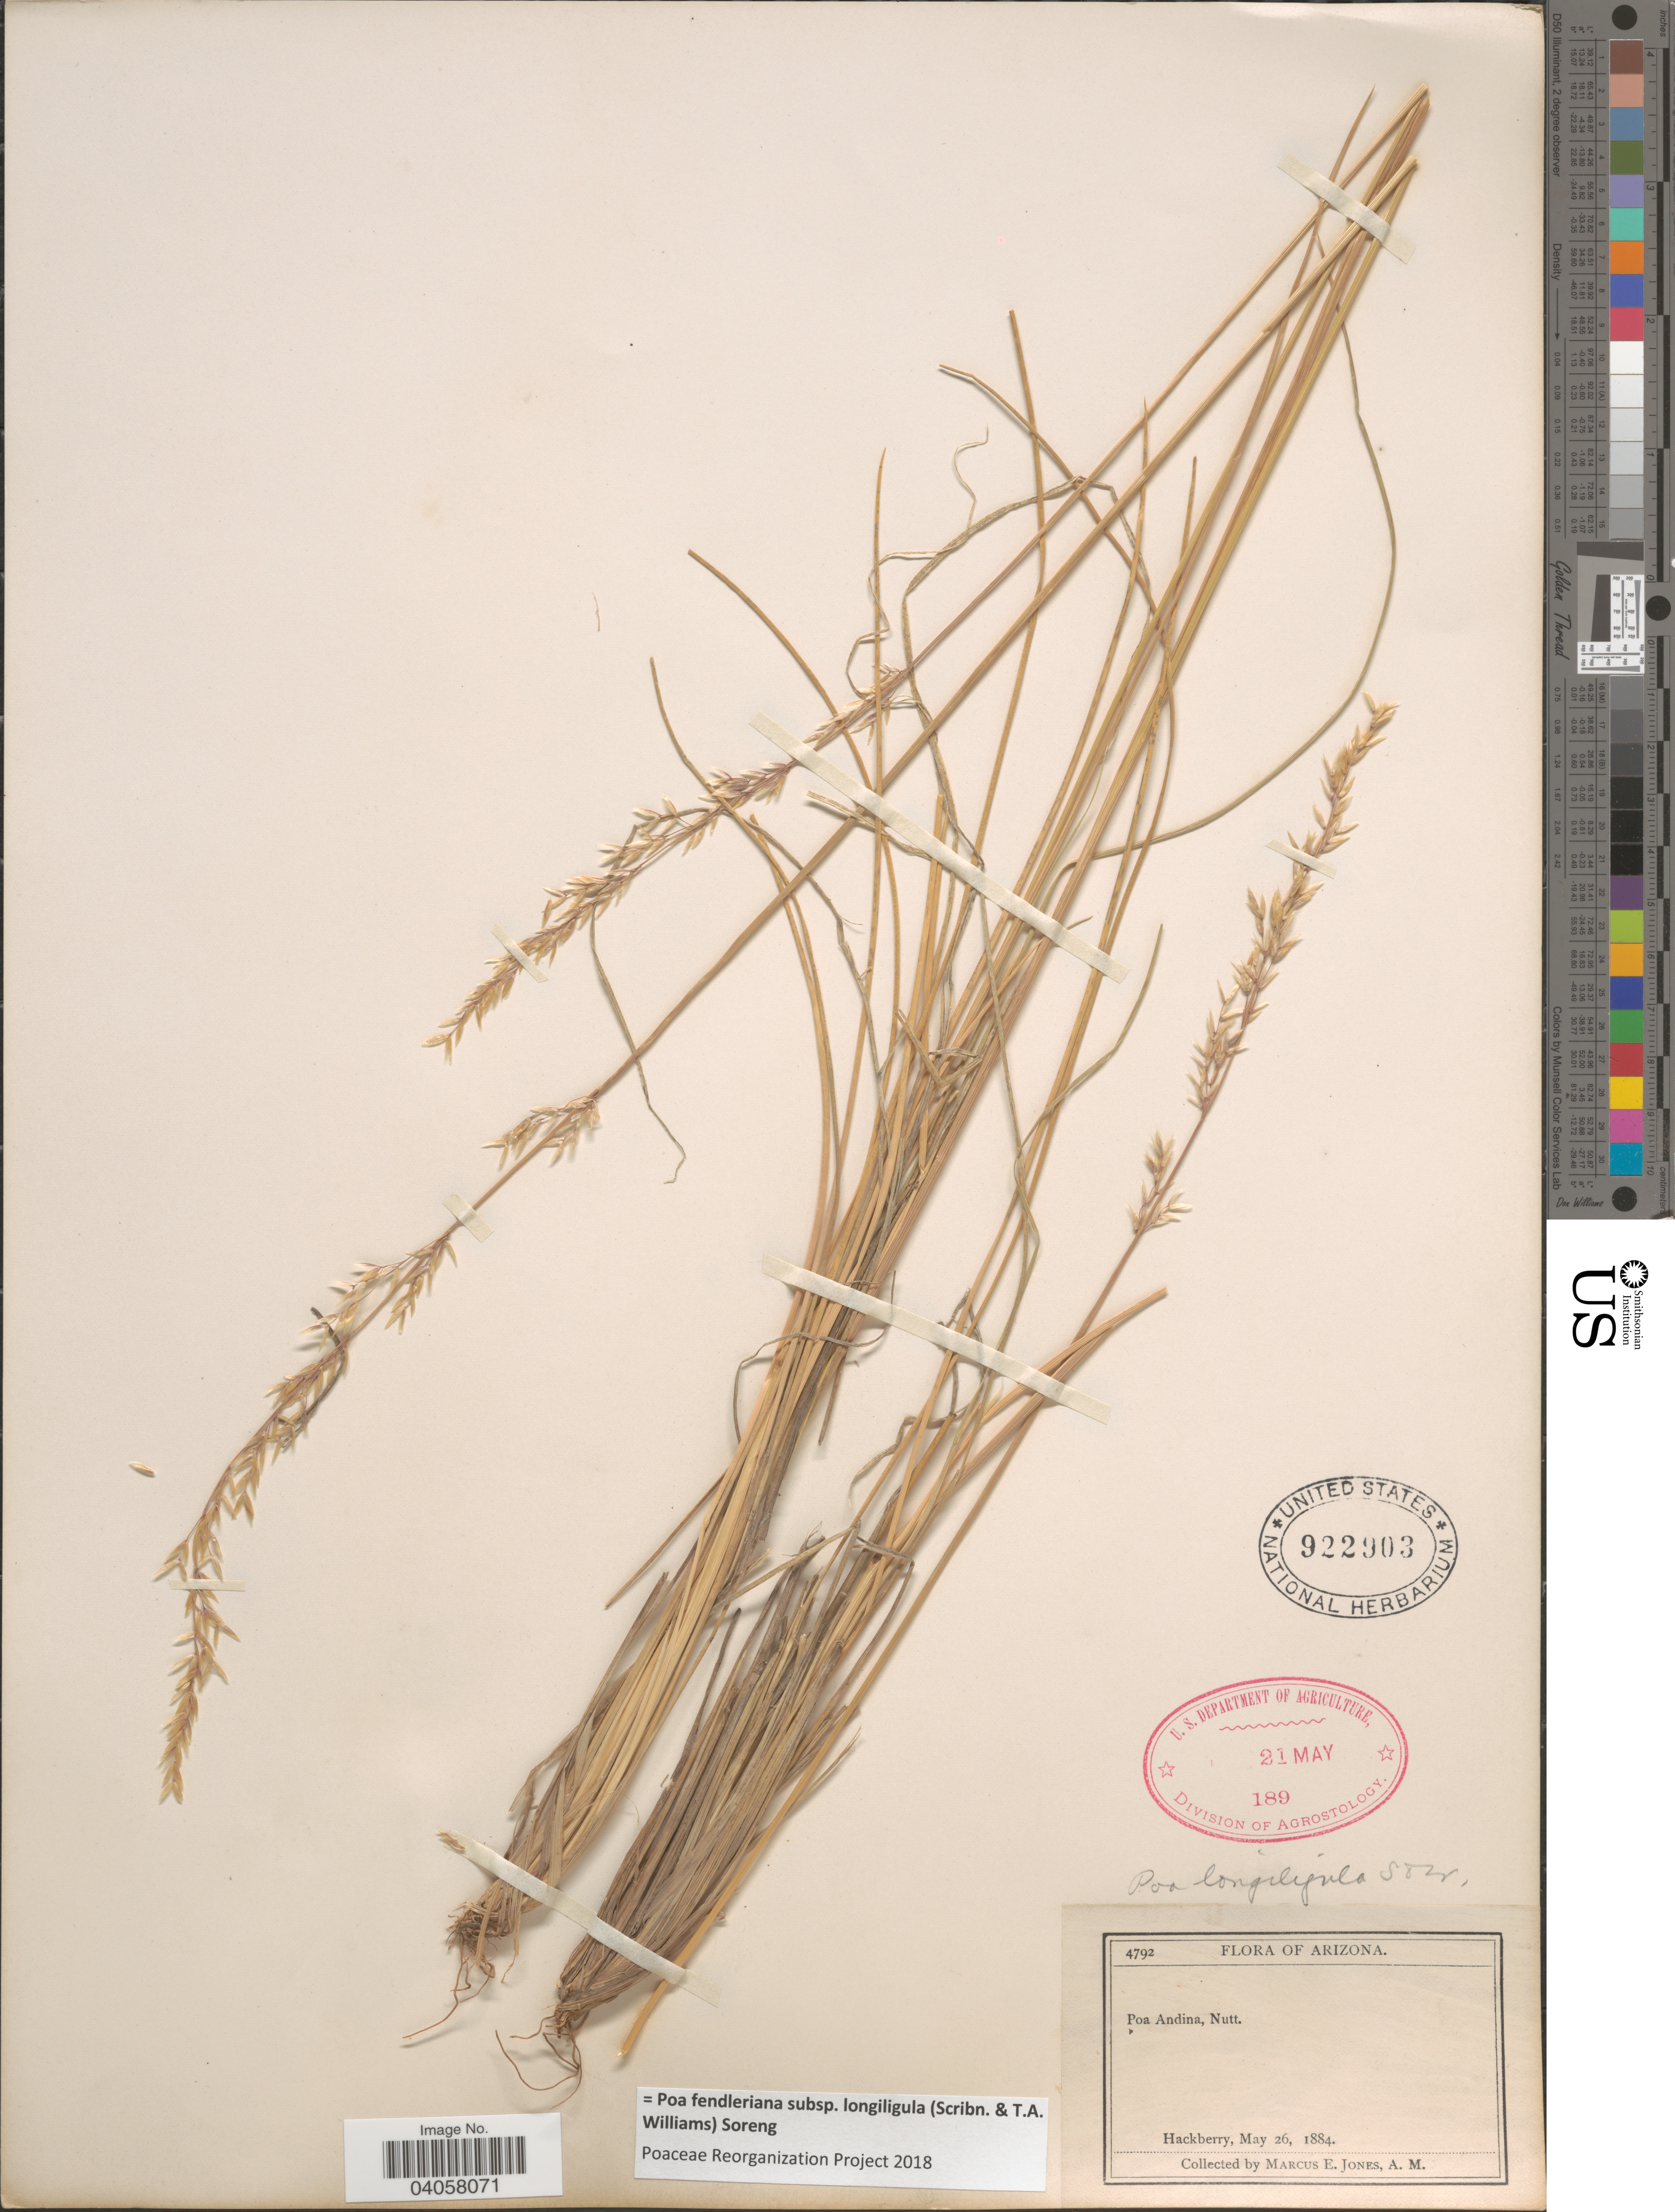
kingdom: Plantae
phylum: Tracheophyta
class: Liliopsida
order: Poales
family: Poaceae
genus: Poa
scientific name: Poa fendleriana subsp. longiligula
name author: (Scribn. & T.A. Williams) Soreng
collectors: M. E. Jones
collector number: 4792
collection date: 1884-05-26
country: United States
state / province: Arizona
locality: Hackberry.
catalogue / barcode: US 922903